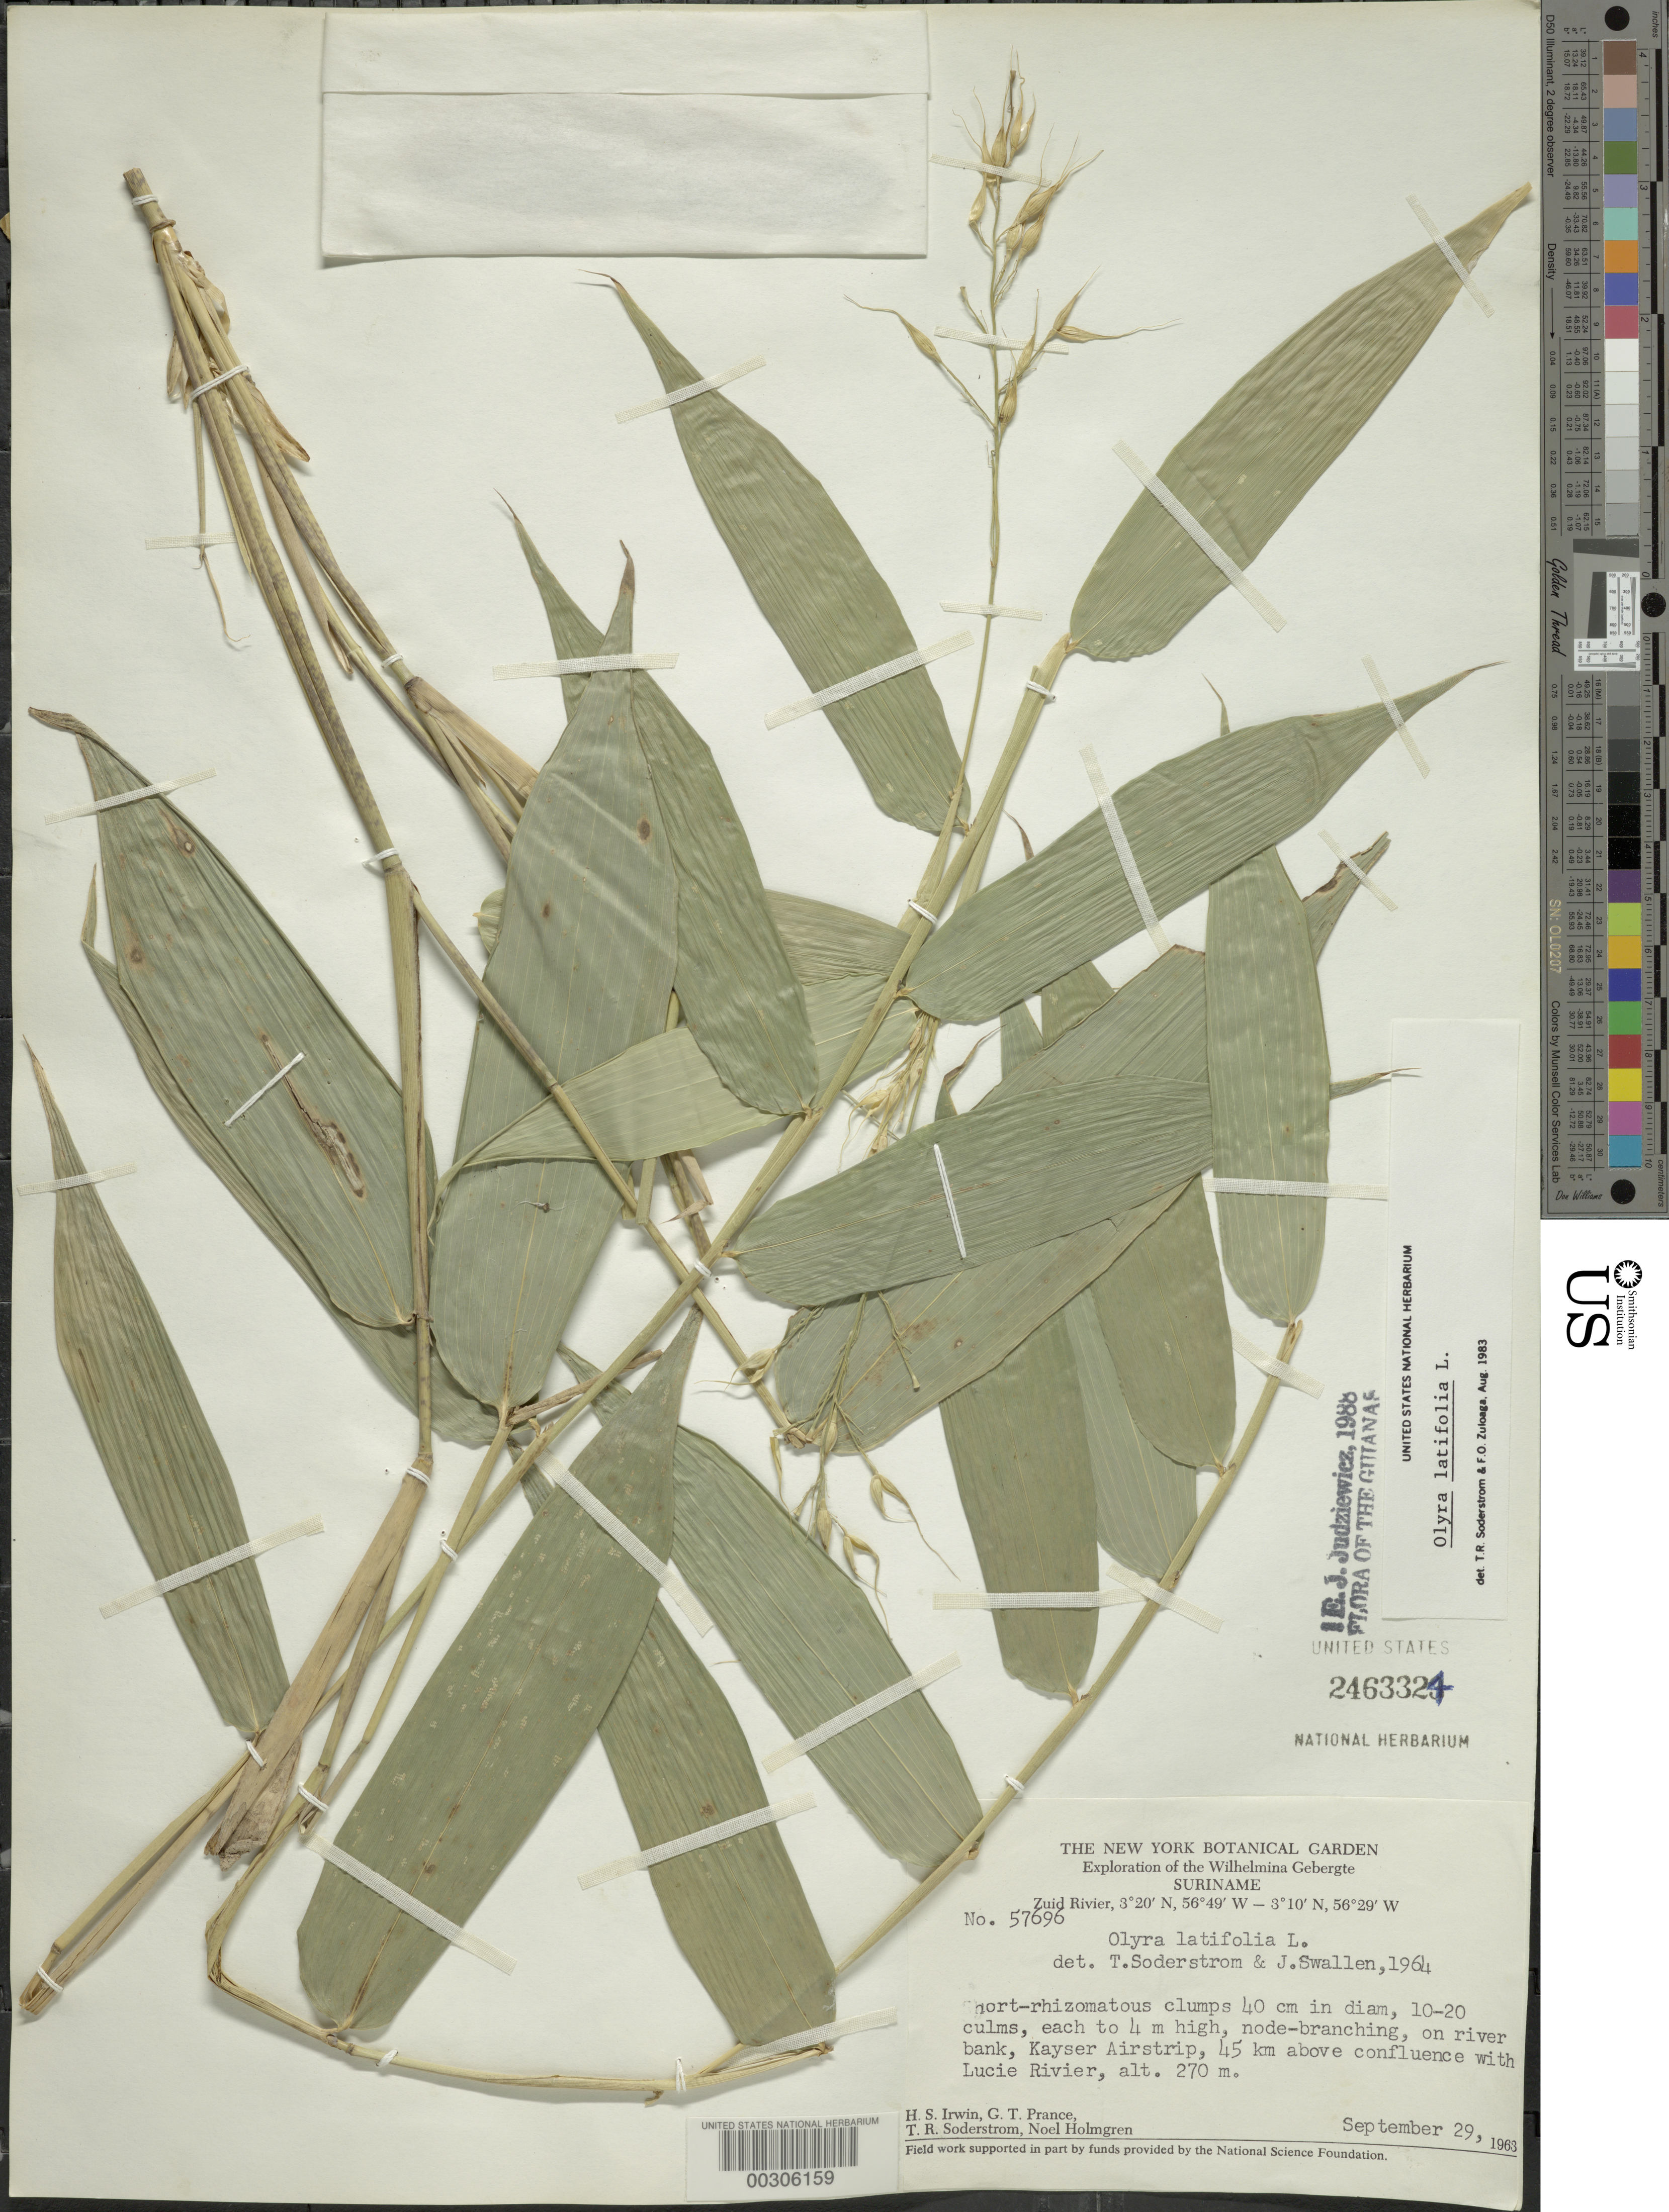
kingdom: Plantae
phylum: Tracheophyta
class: Liliopsida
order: Poales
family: Poaceae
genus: Olyra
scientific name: Olyra latifolia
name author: L.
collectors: H. Irwin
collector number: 57696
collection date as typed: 29 Sep 1963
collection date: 1963-09-29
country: Suriname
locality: Zuid river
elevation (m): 270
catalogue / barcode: US 2463324